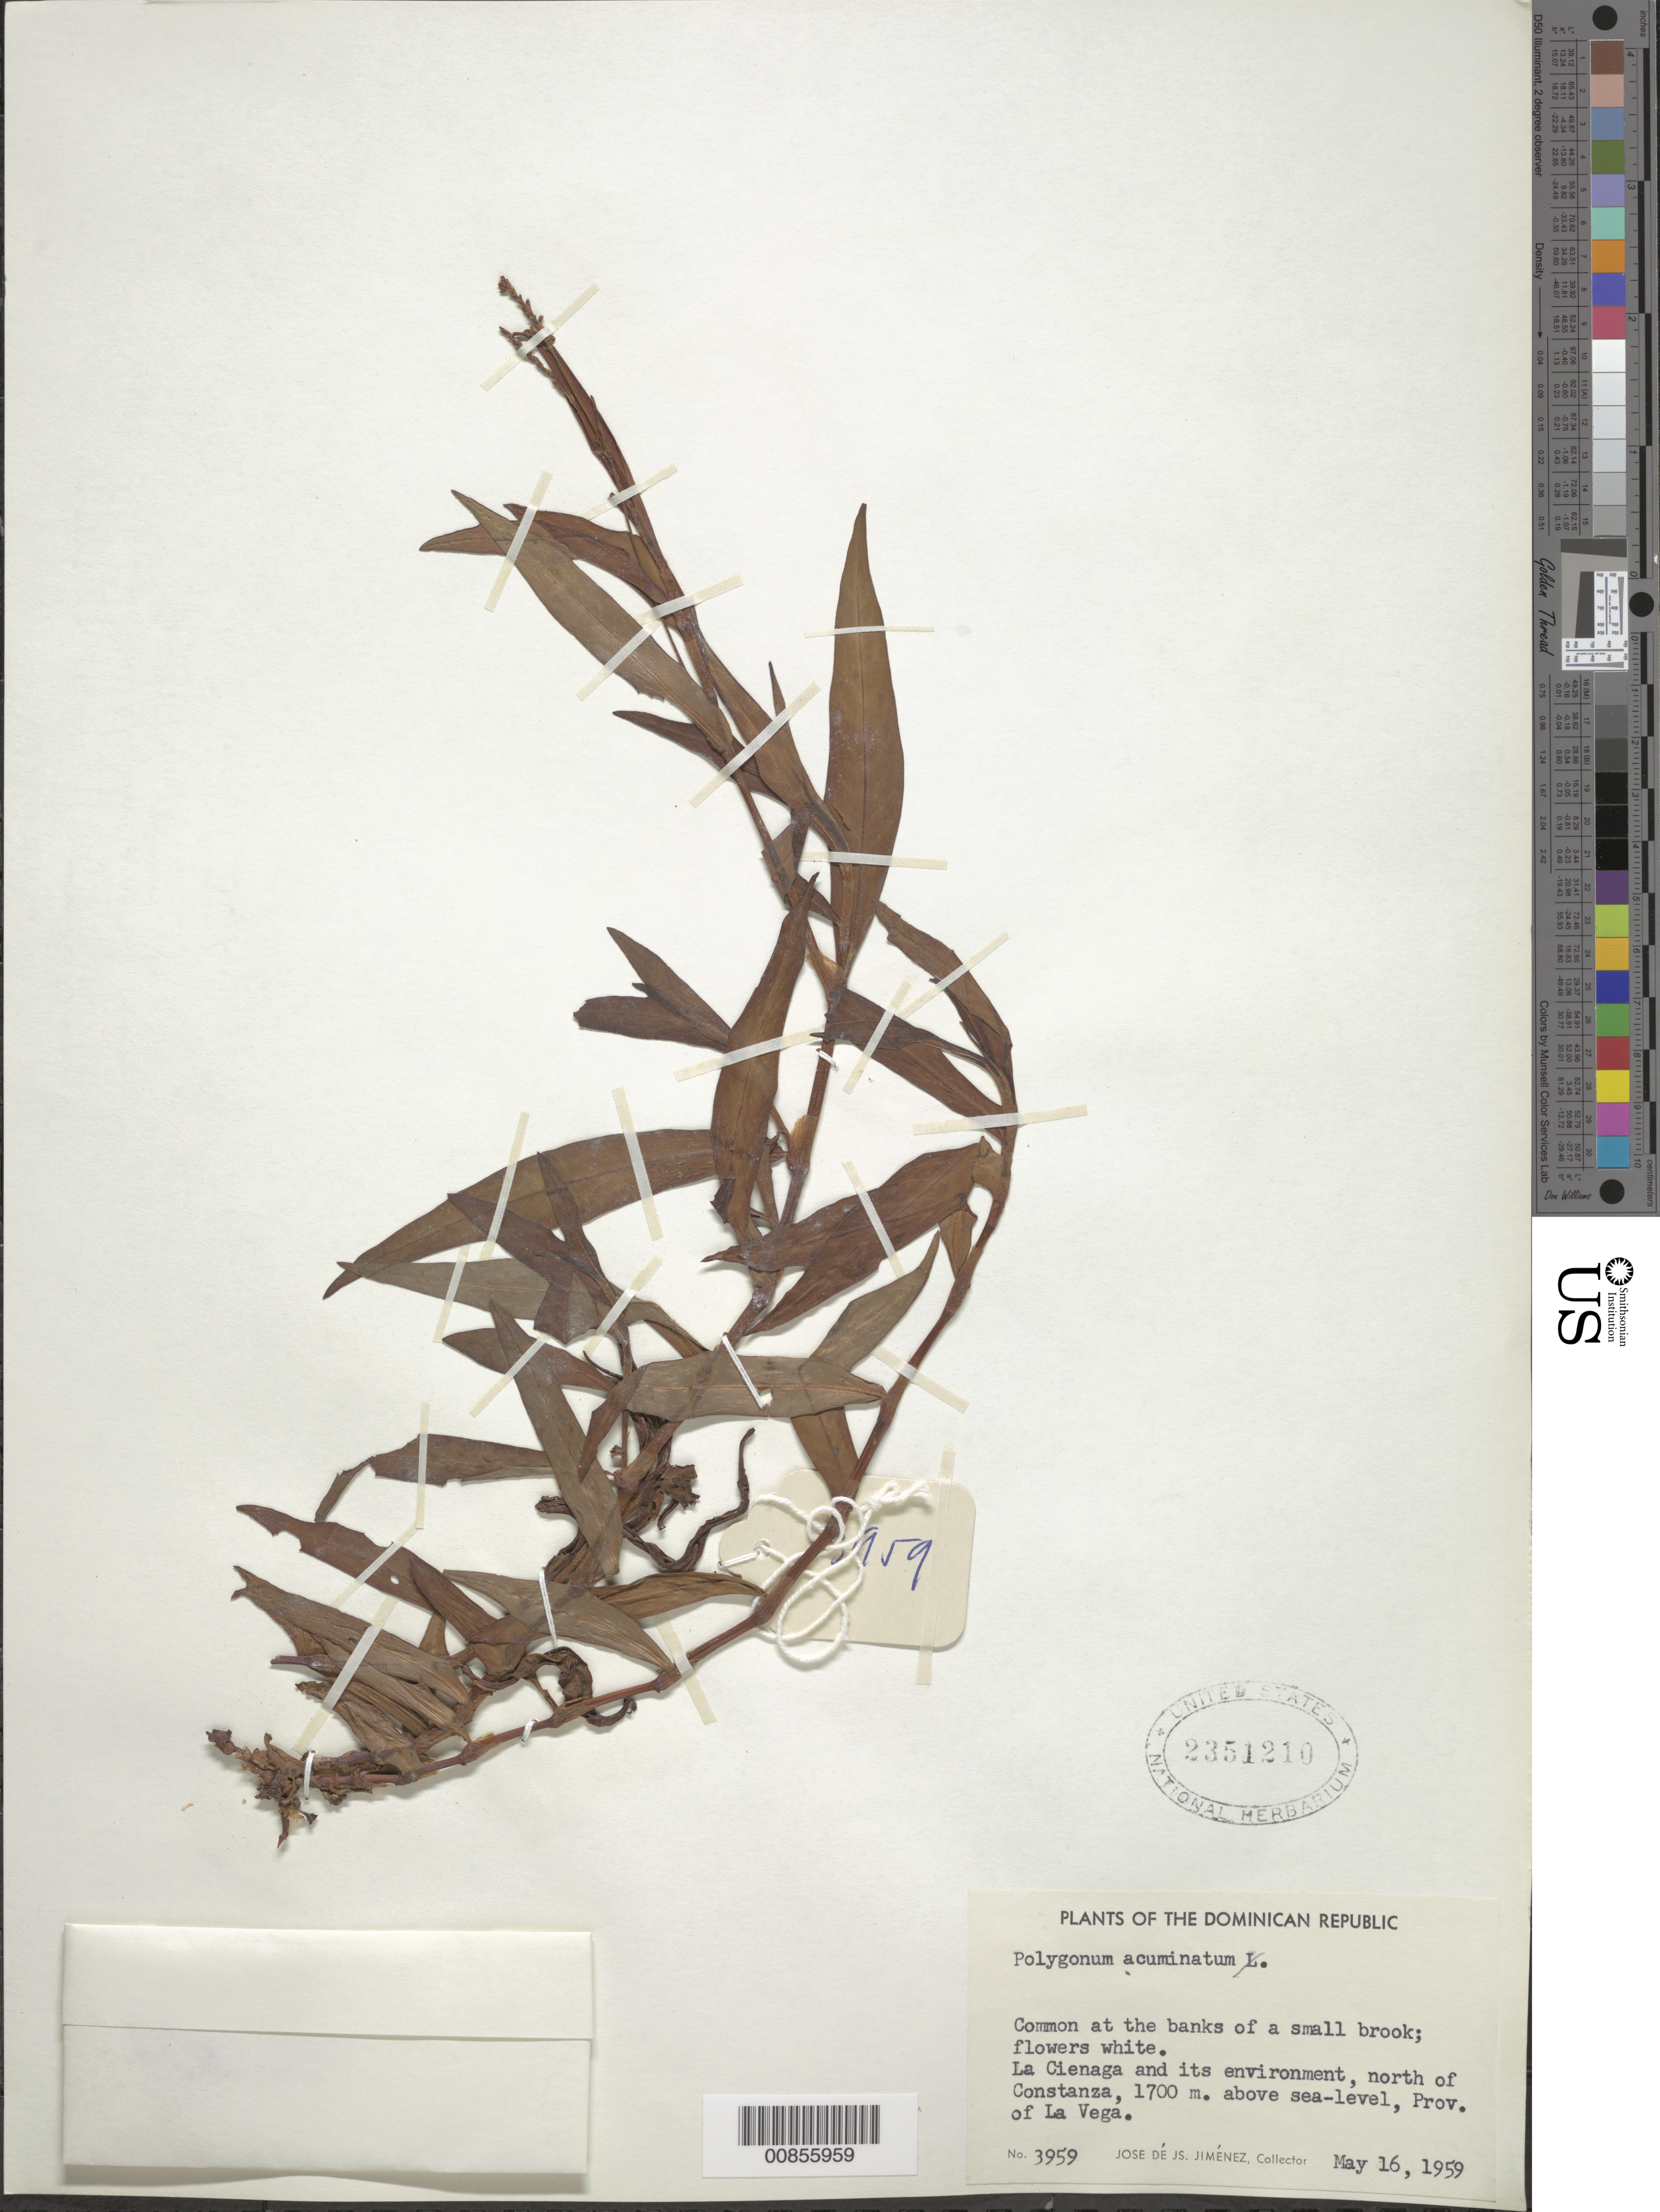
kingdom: Plantae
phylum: Tracheophyta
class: Magnoliopsida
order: Caryophyllales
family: Polygonaceae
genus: Polygonum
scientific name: Polygonum acuminatum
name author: Kunth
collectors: J. J. Jiménez Almonte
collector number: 3959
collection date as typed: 16 May 1959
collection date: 1959-05-16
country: Dominican Republic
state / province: La Vega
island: Hispaniola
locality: La Ciénaga and its environment, north of Constanza.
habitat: Common at the banks of a small brook.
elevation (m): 1700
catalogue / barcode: US 2351210